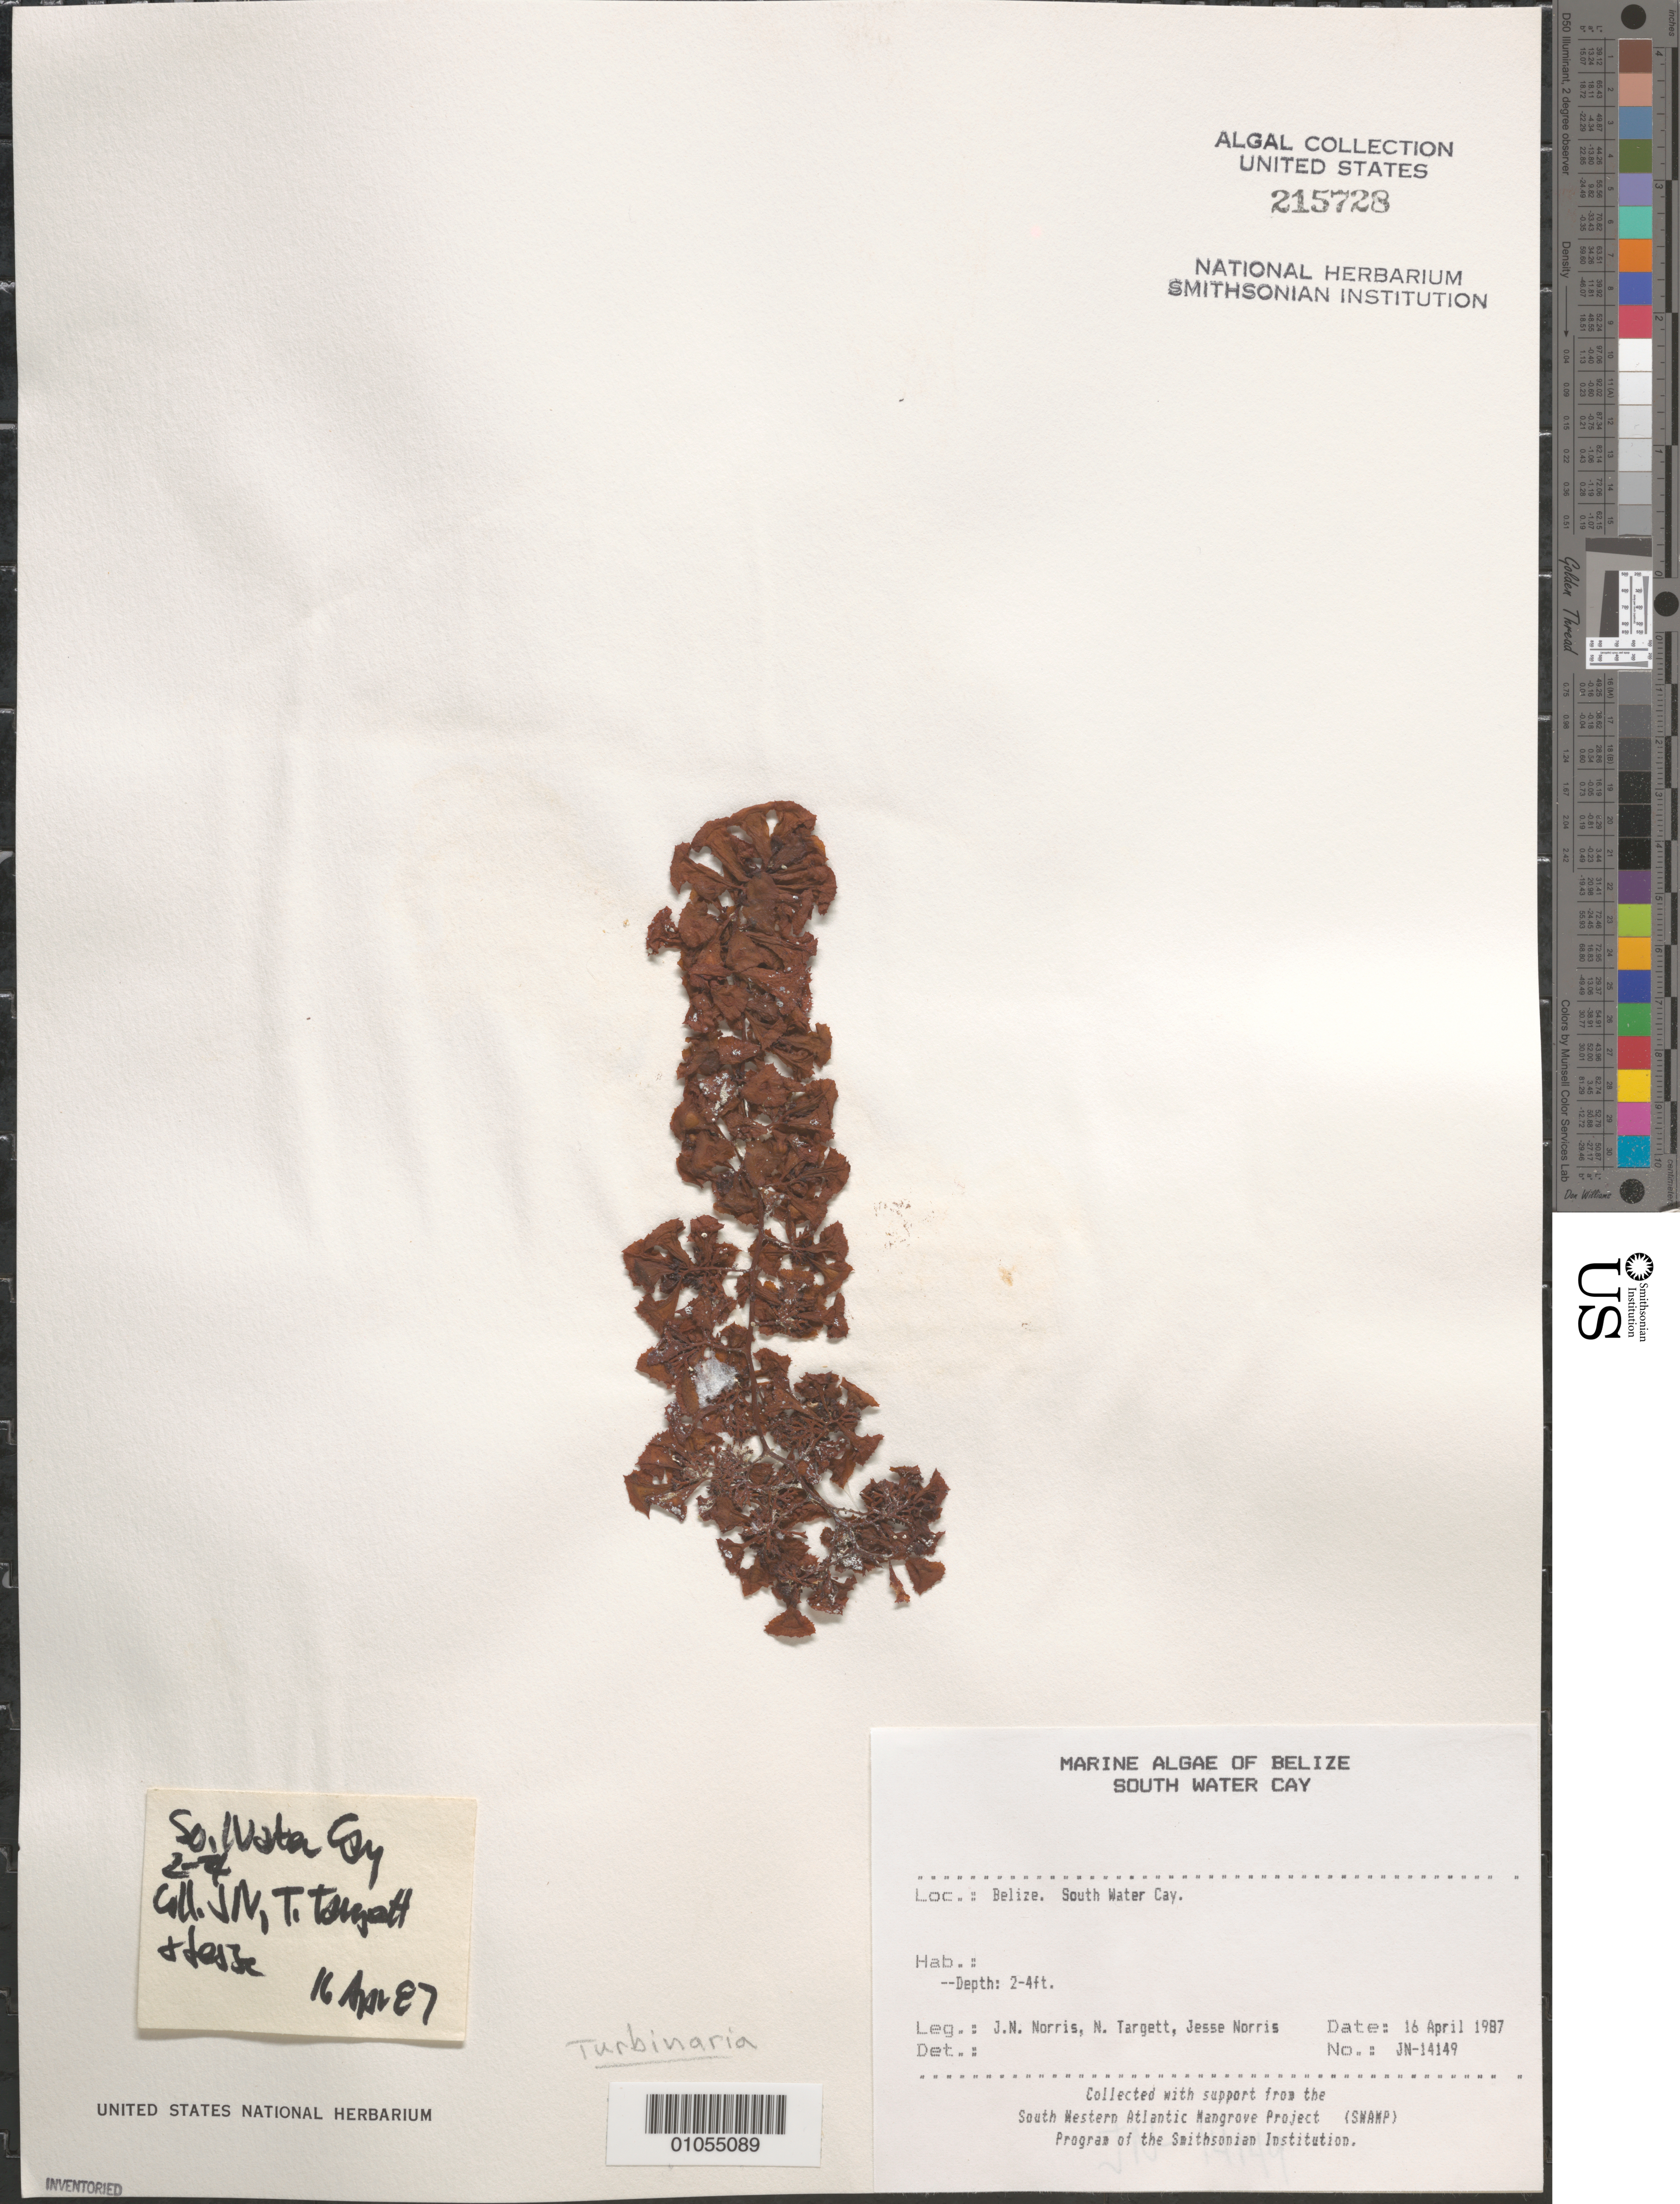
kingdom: Chromista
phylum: Ochrophyta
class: Phaeophyceae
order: Fucales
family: Sargassaceae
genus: Turbinaria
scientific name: Turbinaria sp.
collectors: J. N. Norris, N. Targett & J. A. Norris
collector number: JN-14149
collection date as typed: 16 Apr 1987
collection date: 1987-04-16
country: Belize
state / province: Stann Creek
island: South Water Cay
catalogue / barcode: US 215728